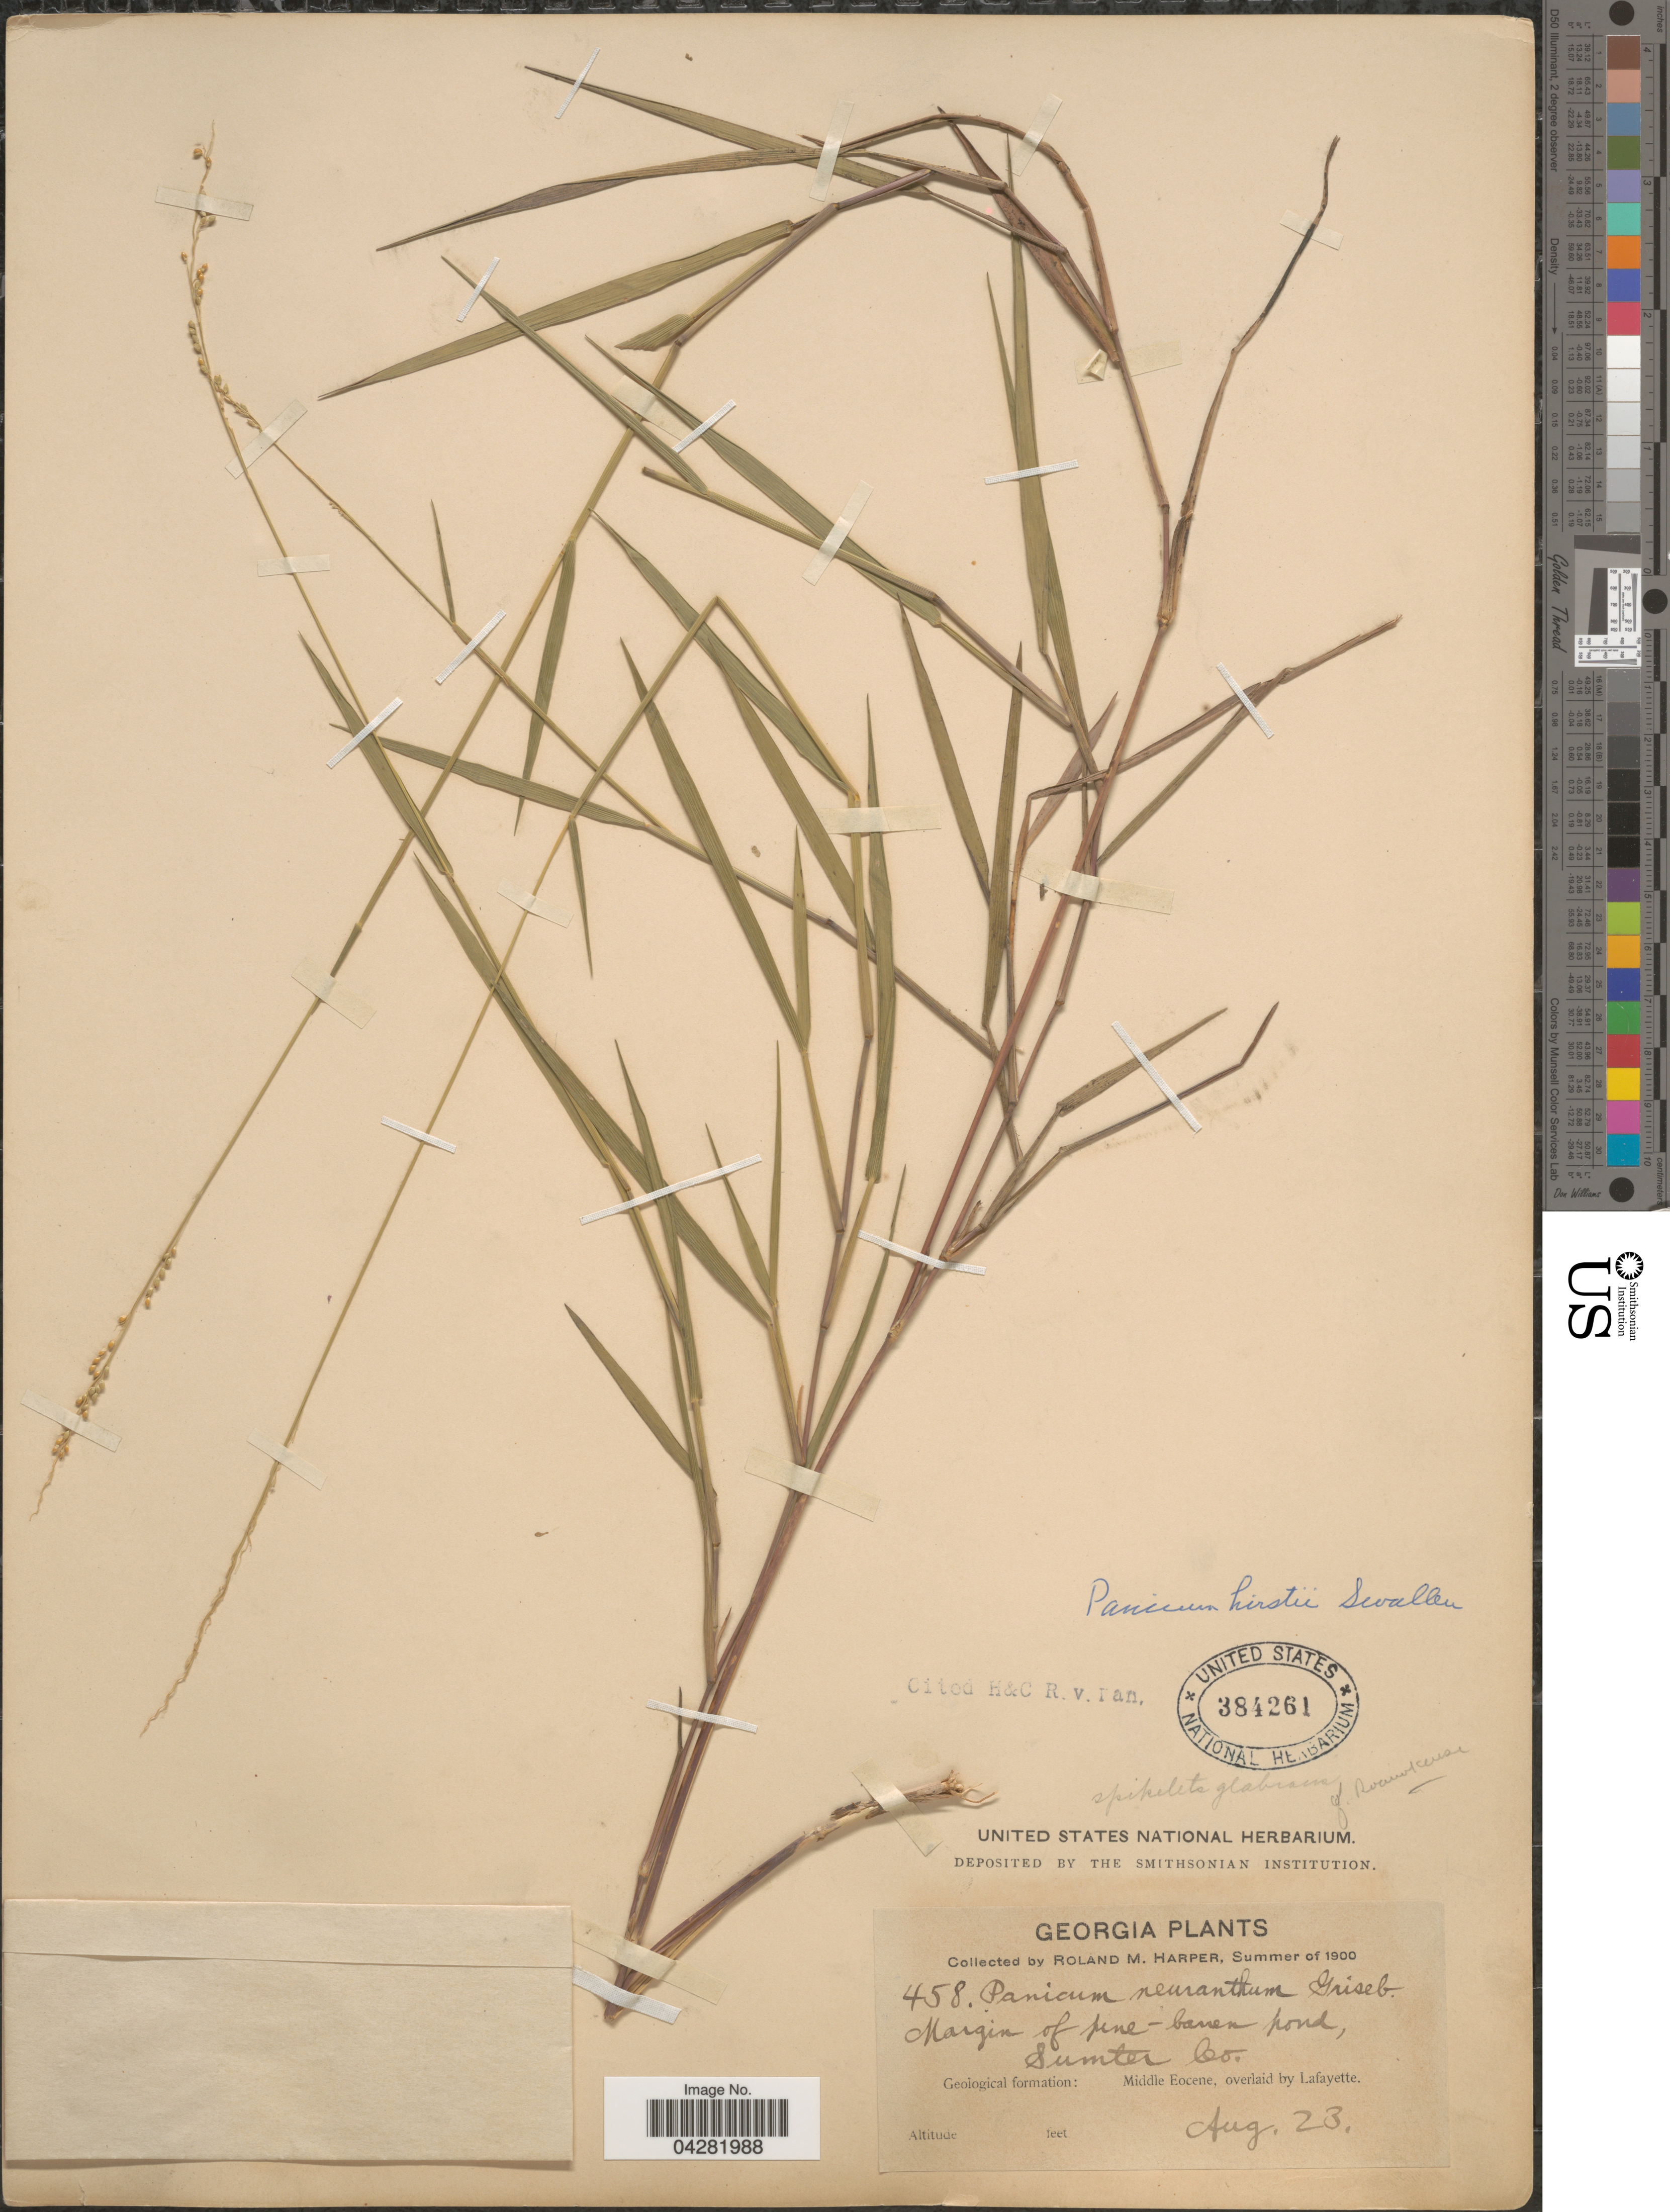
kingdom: Plantae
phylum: Tracheophyta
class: Liliopsida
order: Poales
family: Poaceae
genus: Dichanthelium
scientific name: Dichanthelium hirstii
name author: (Swallen) Kartesz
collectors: R. M. Harper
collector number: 458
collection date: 1900-08-23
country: United States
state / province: Georgia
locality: Sumter Co. Geological formation: Middle Eocene, overlaid by Lafayette.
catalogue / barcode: US 384261